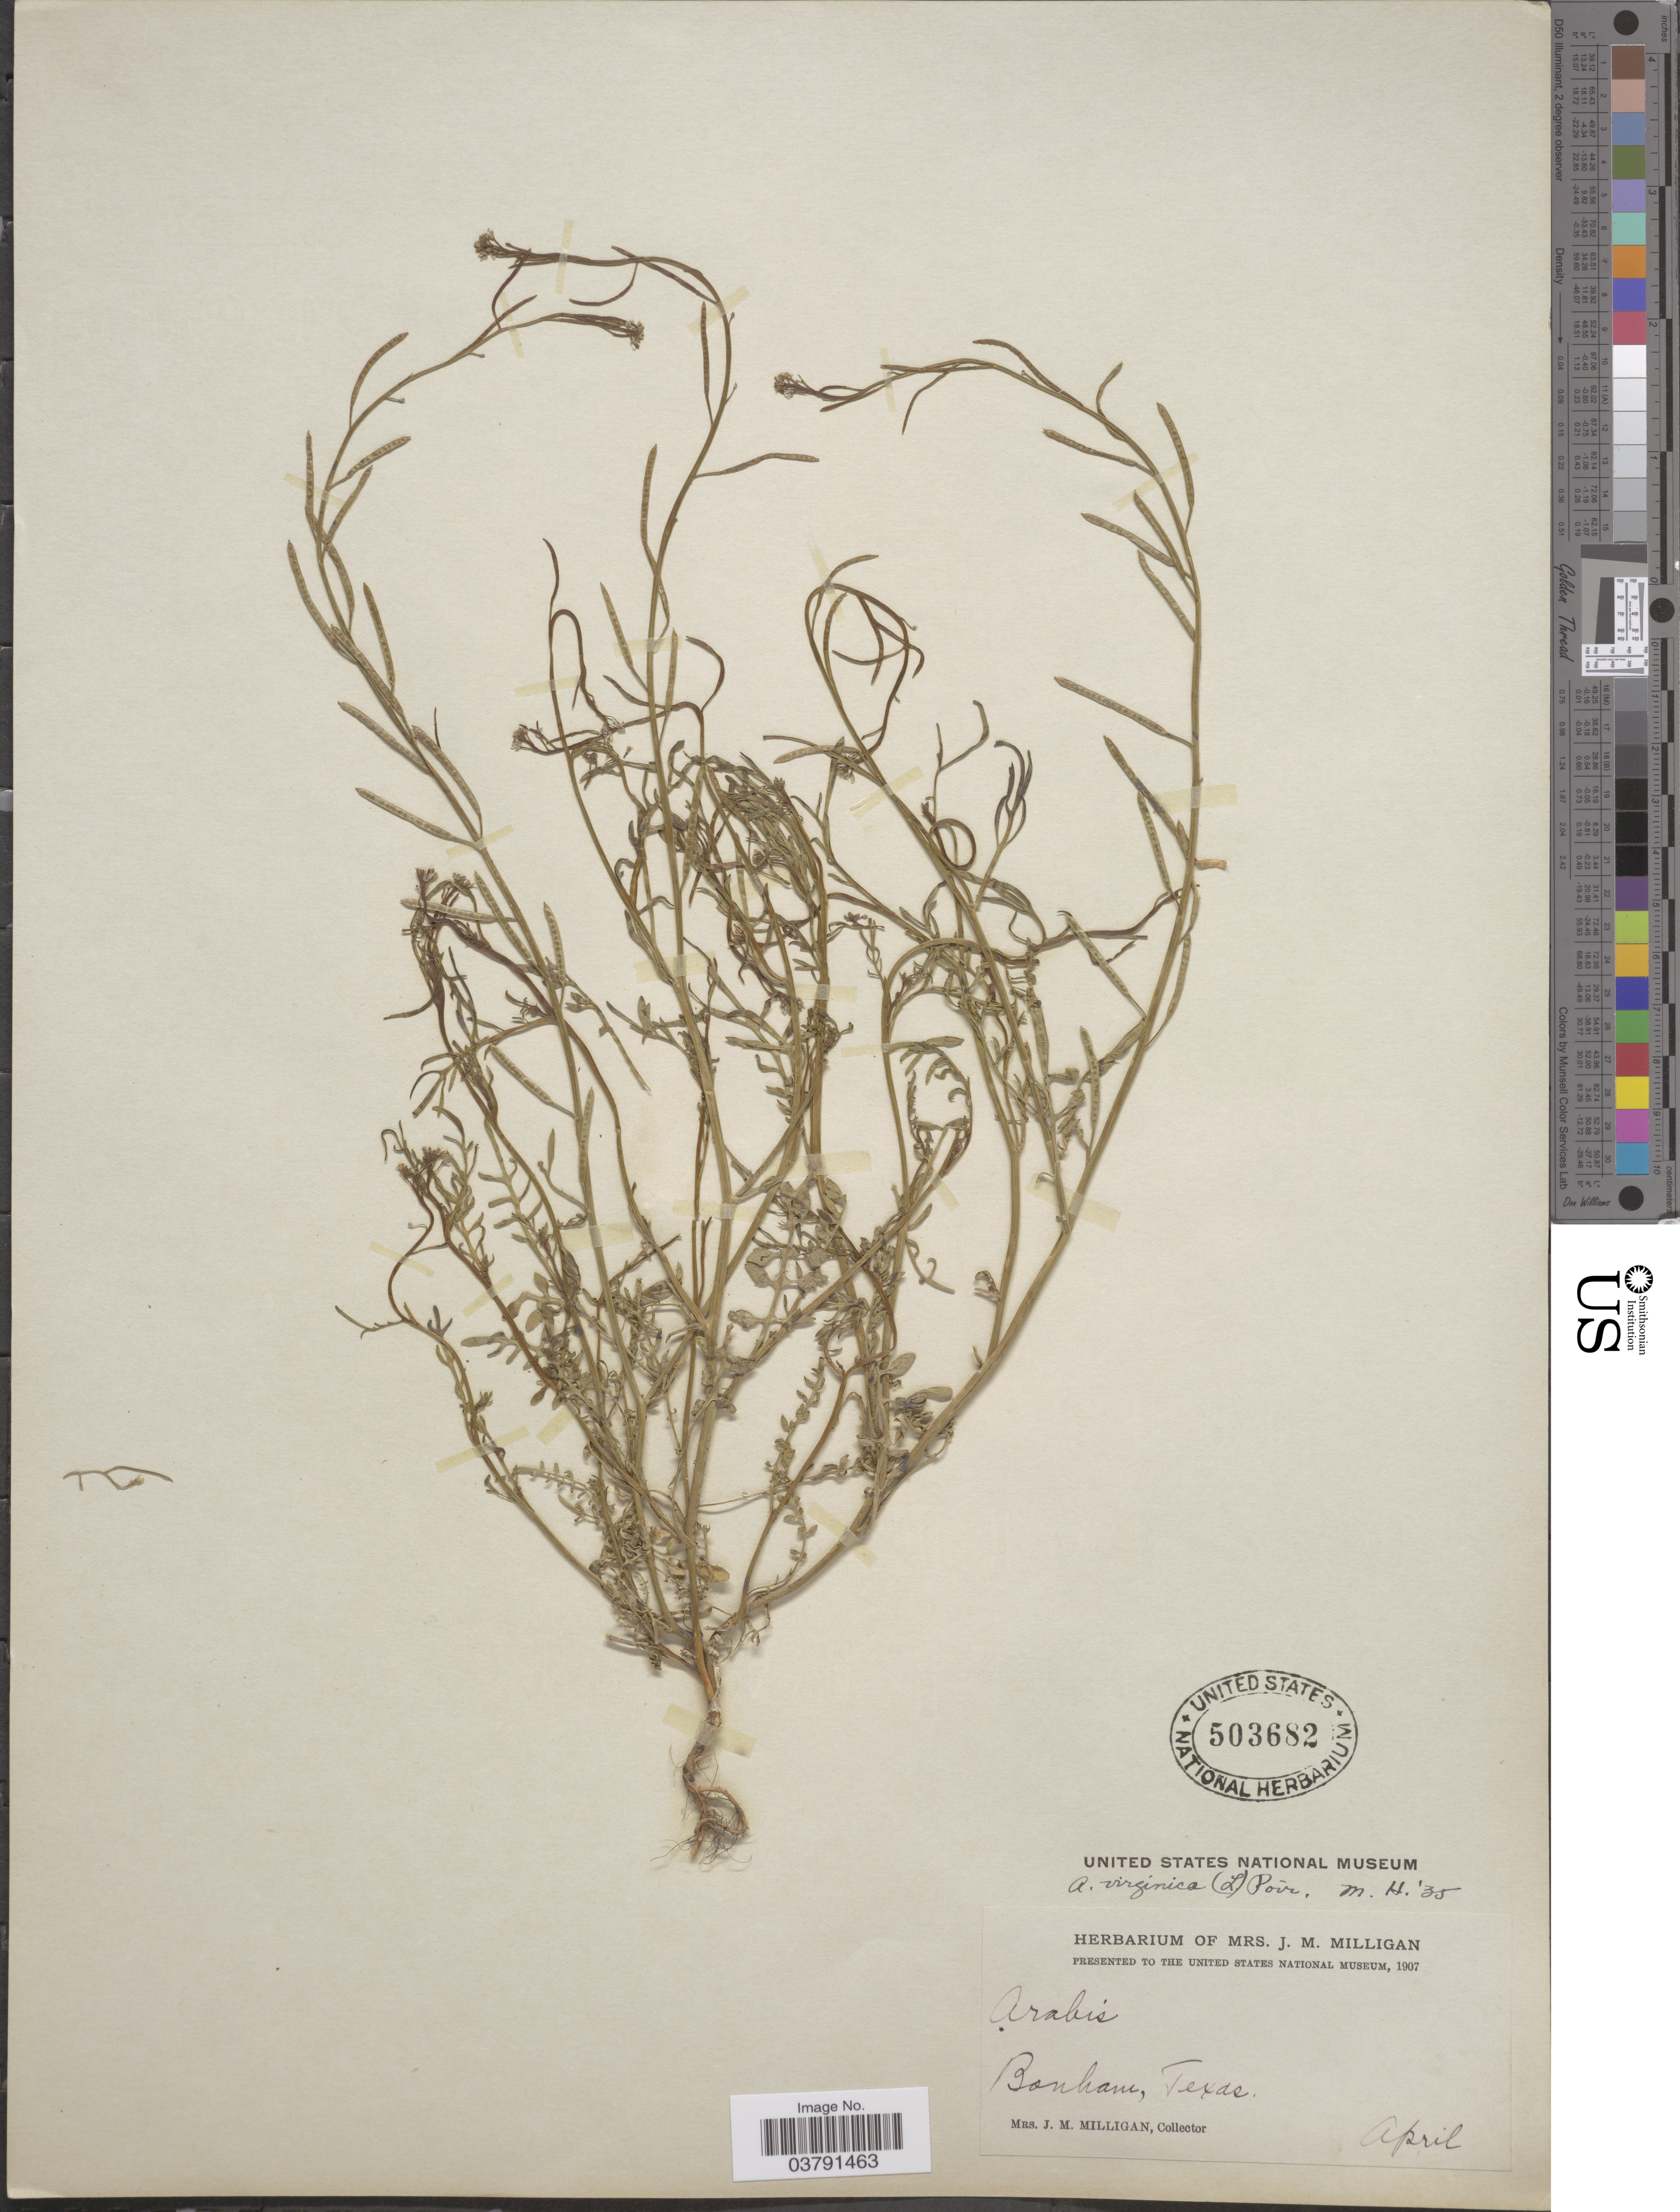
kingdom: Plantae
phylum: Tracheophyta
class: Magnoliopsida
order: Brassicales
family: Brassicaceae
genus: Planodes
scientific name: Planodes virginicum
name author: (L.) Greene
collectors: J. Milligan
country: United States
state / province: Texas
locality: Bonham.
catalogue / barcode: US 503682